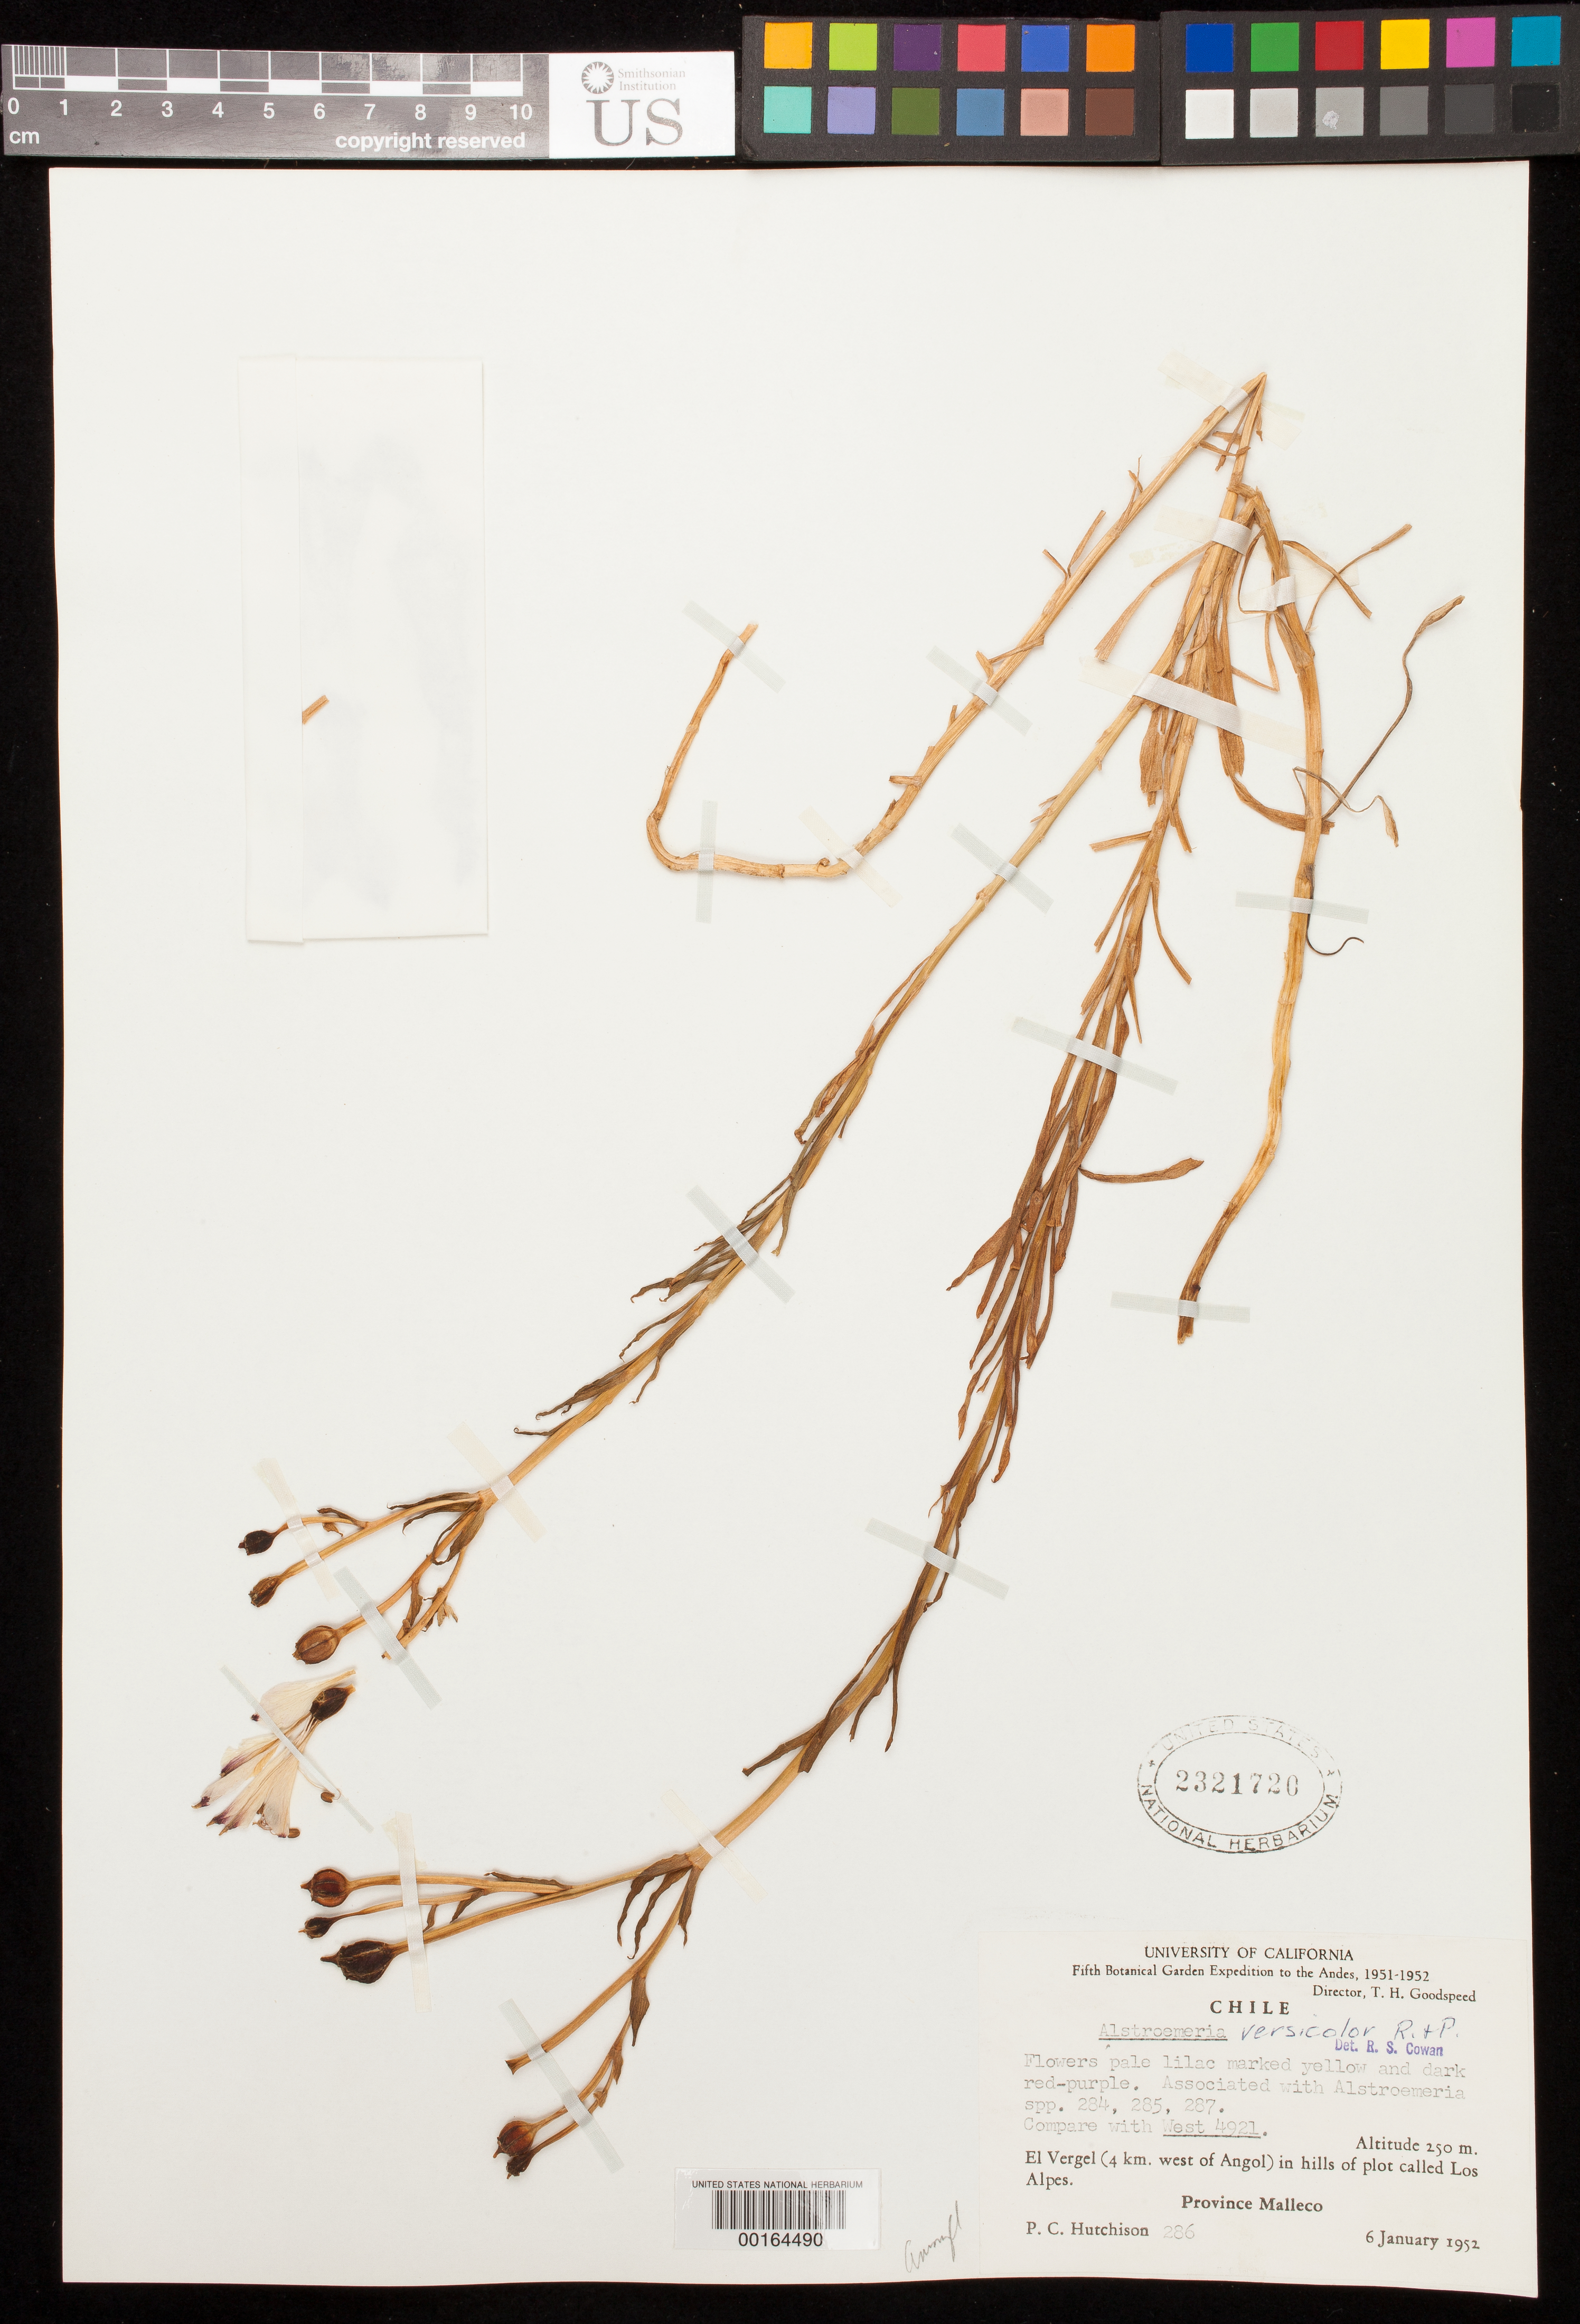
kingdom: Plantae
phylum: Tracheophyta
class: Liliopsida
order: Liliales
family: Alstroemeriaceae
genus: Alstroemeria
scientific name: Alstroemeria versicolor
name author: Ruiz & Pav.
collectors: P. C. Hutchison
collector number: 286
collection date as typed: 06 Jan 1952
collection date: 1952-01-06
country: Chile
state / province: Araucanía (IX)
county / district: Malleco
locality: El vergel (4 km w of angol) in hills of plot called los alpes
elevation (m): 250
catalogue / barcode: US 2321720